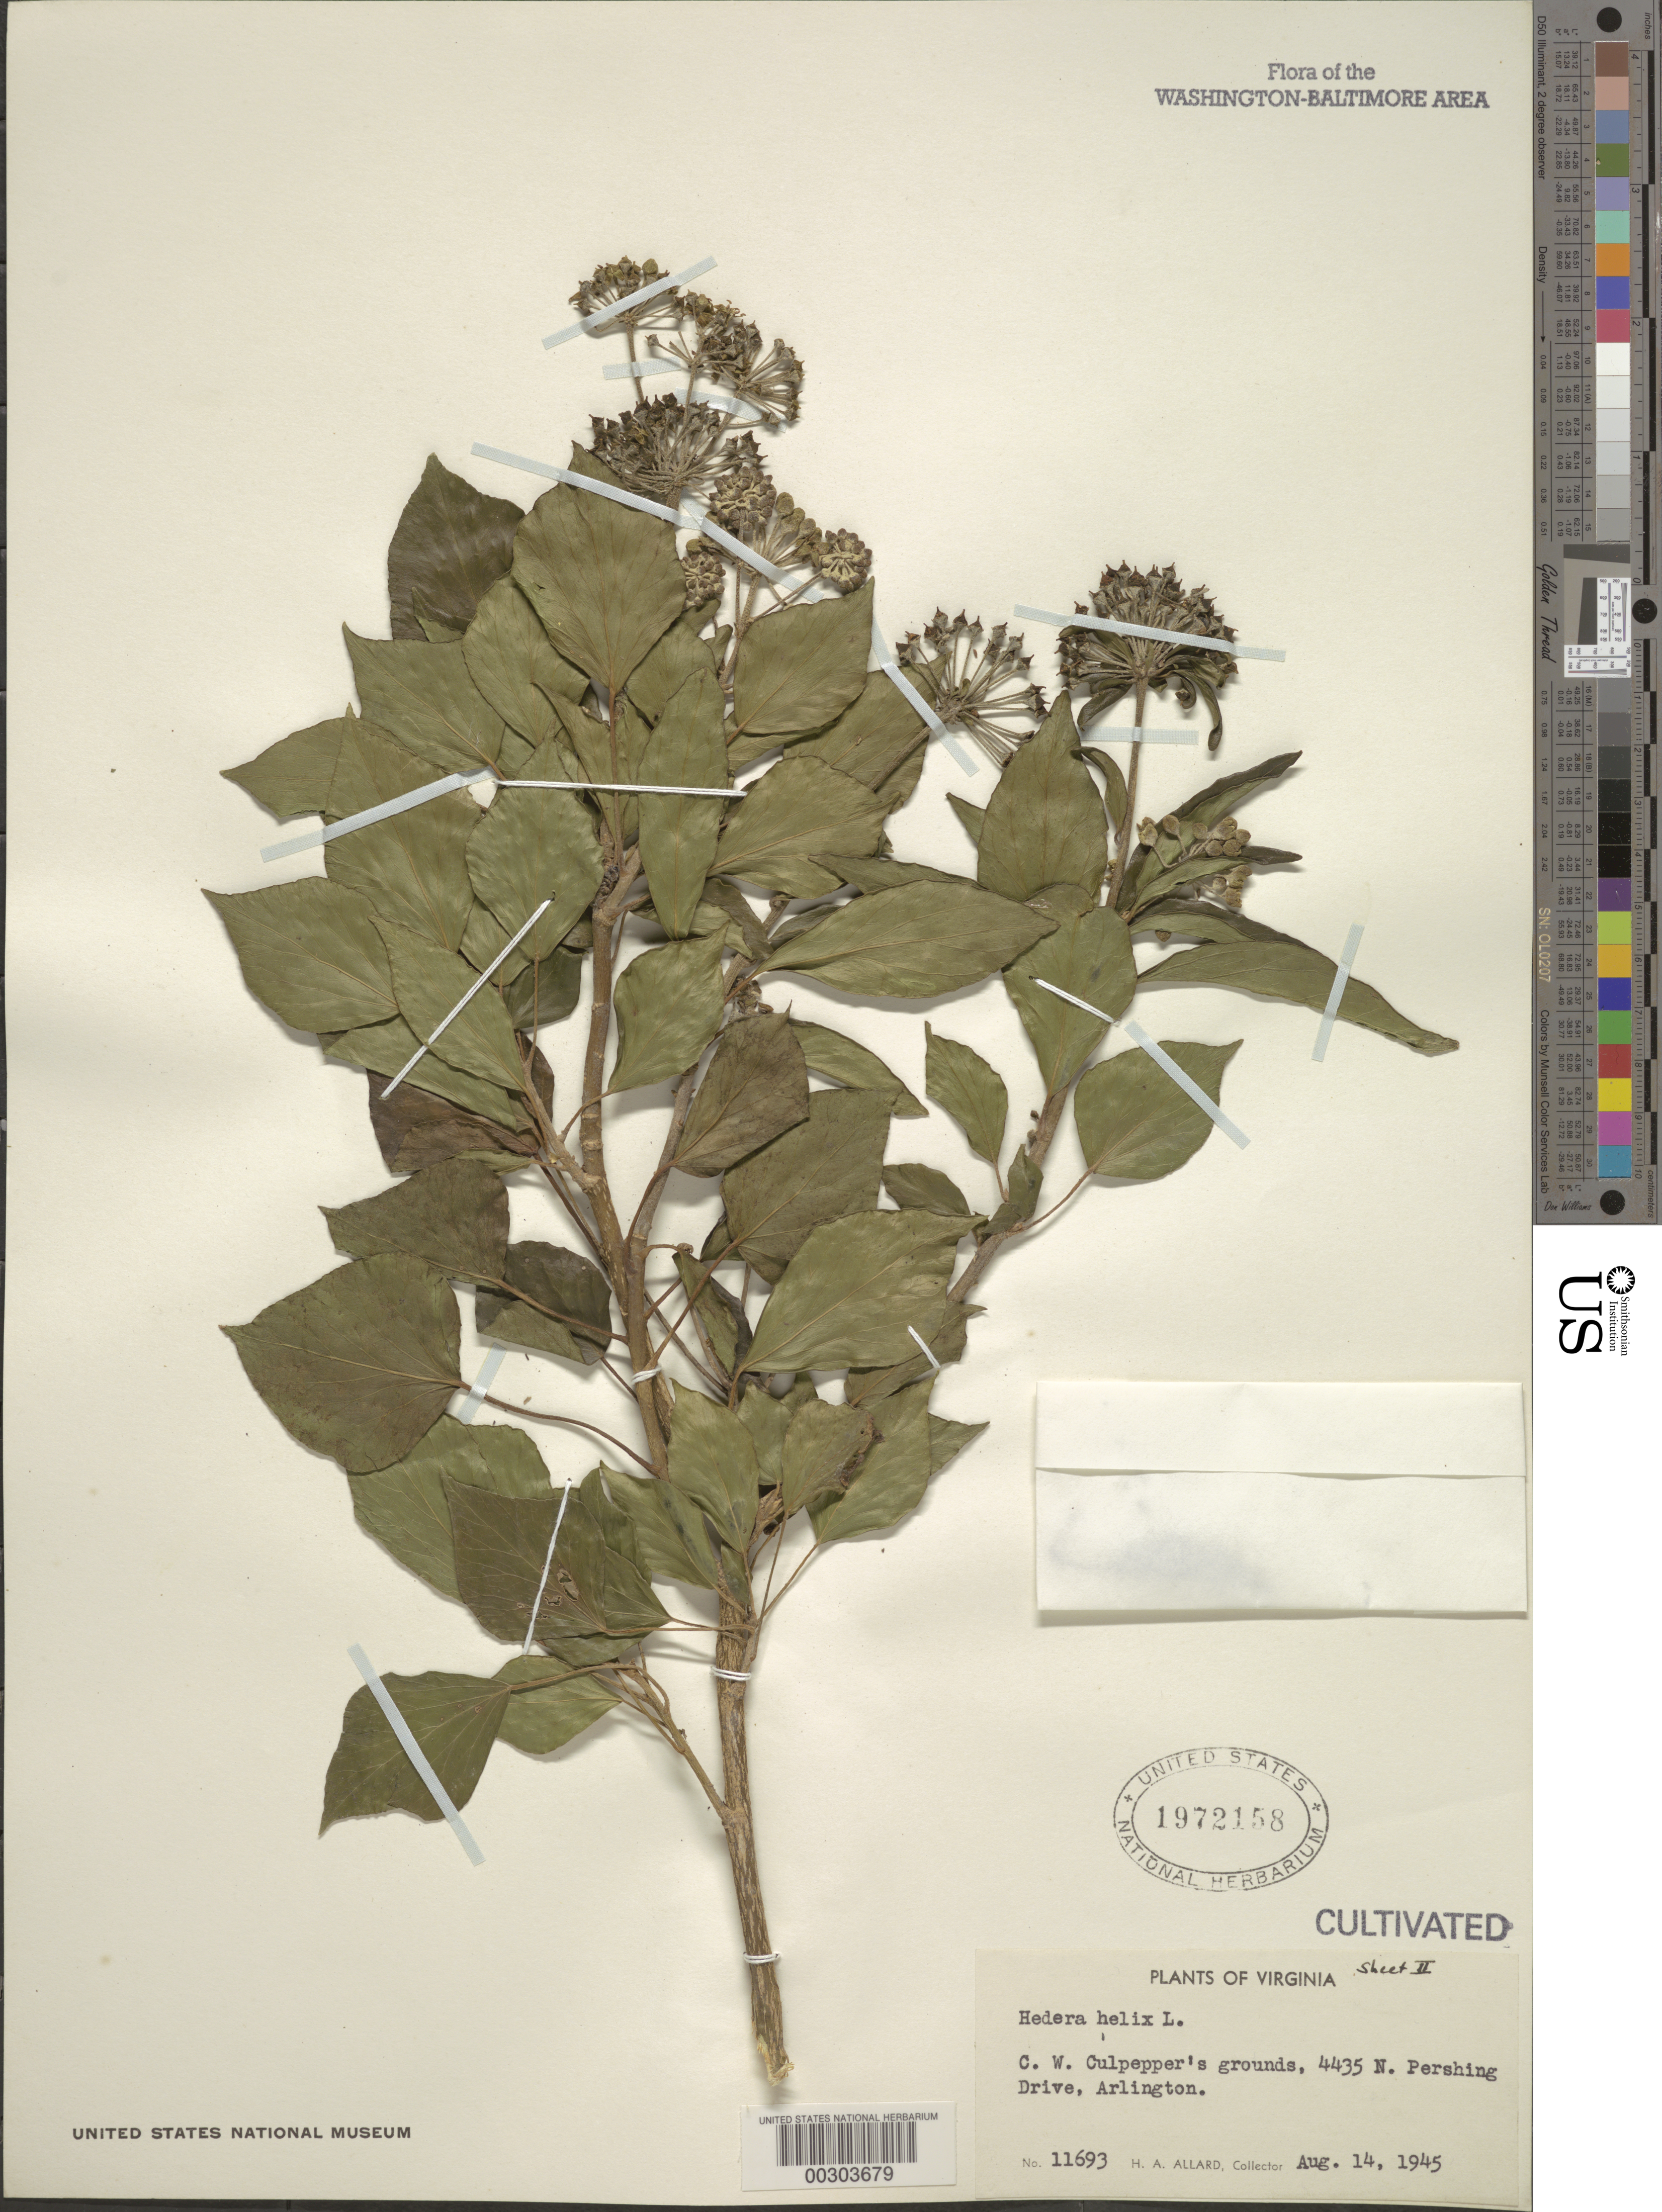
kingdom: Plantae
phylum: Tracheophyta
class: Magnoliopsida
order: Apiales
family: Araliaceae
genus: Hedera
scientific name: Hedera helix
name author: L.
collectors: H. A. Allard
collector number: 11693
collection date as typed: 14 Aug 1945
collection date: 1945-08-14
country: United States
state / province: Virginia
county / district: Arlington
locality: Arlington, 4435 N Pershing Dr, C.W. Culpepper's ground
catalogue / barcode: US 1972158